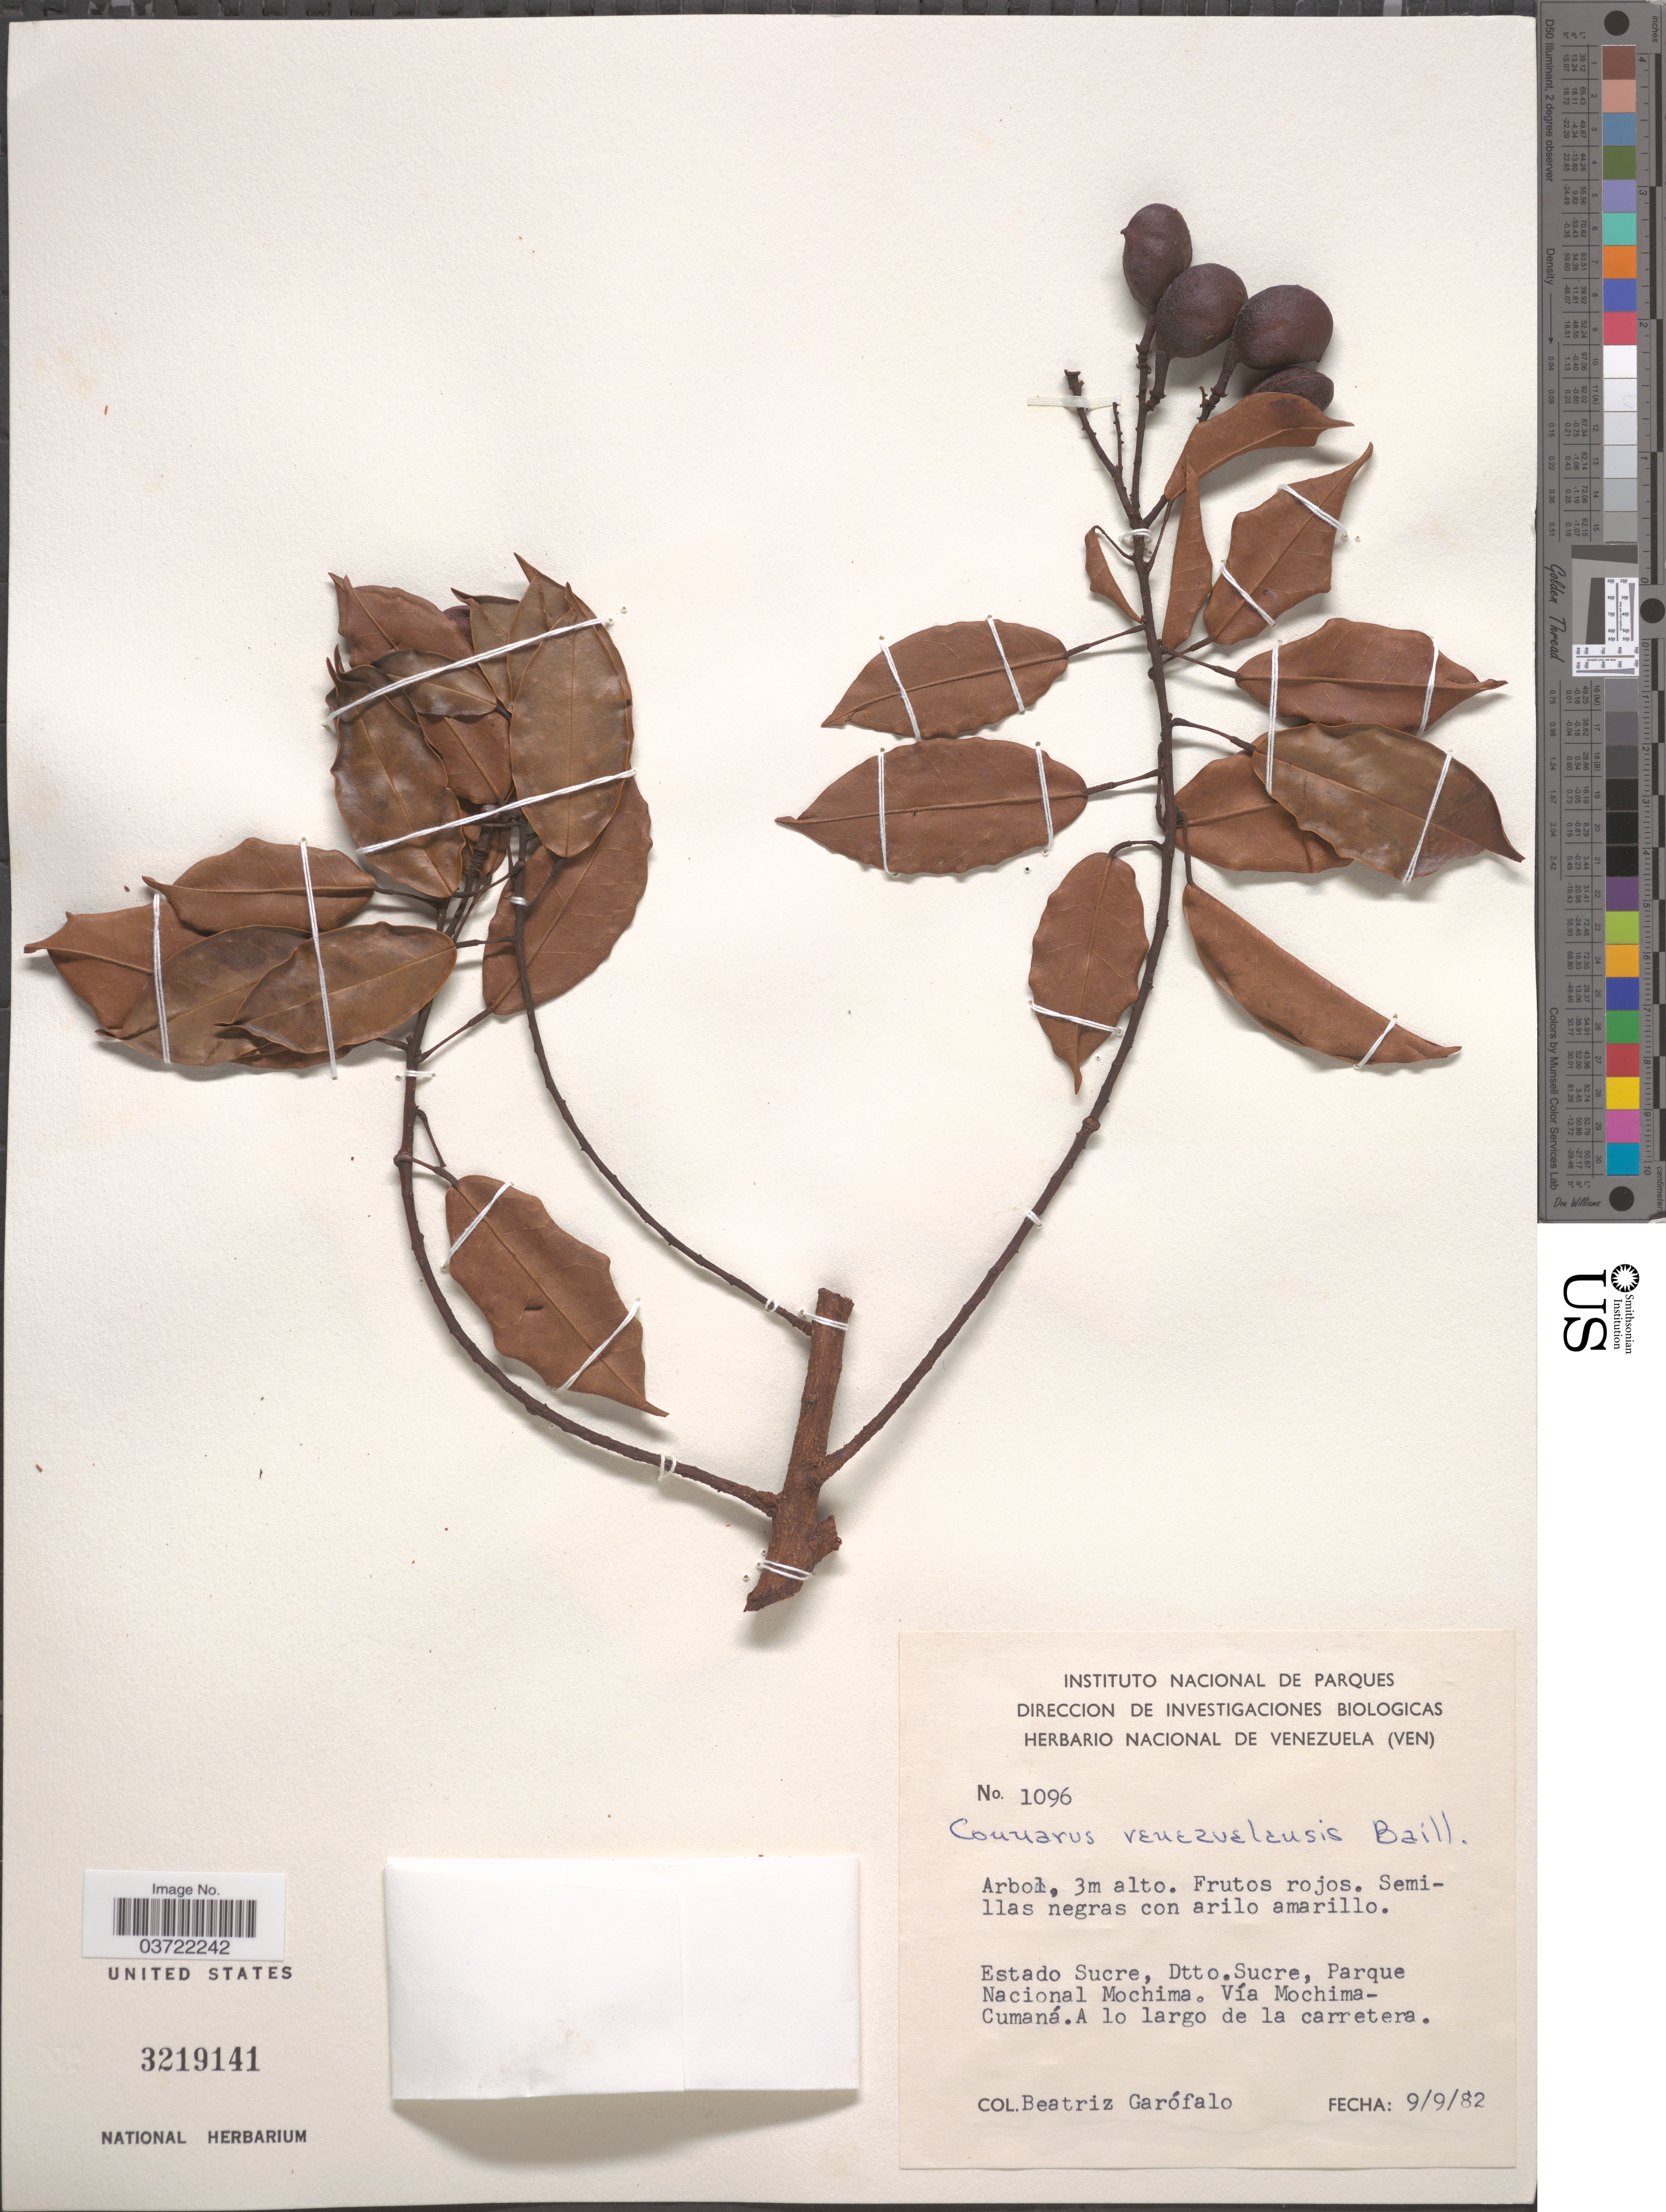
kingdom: Plantae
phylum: Tracheophyta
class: Magnoliopsida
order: Oxalidales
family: Connaraceae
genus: Connarus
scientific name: Connarus venezuelanus var. venezuelanus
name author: Baill.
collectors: B. Garofalo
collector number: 1096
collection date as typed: Transcribed d/m/y: 9/9/82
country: Venezuela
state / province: Sucre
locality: Dtto. Sucre, Parque Nacional Mochima. Vía Mochima-Cumaná.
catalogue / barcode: US 3219141